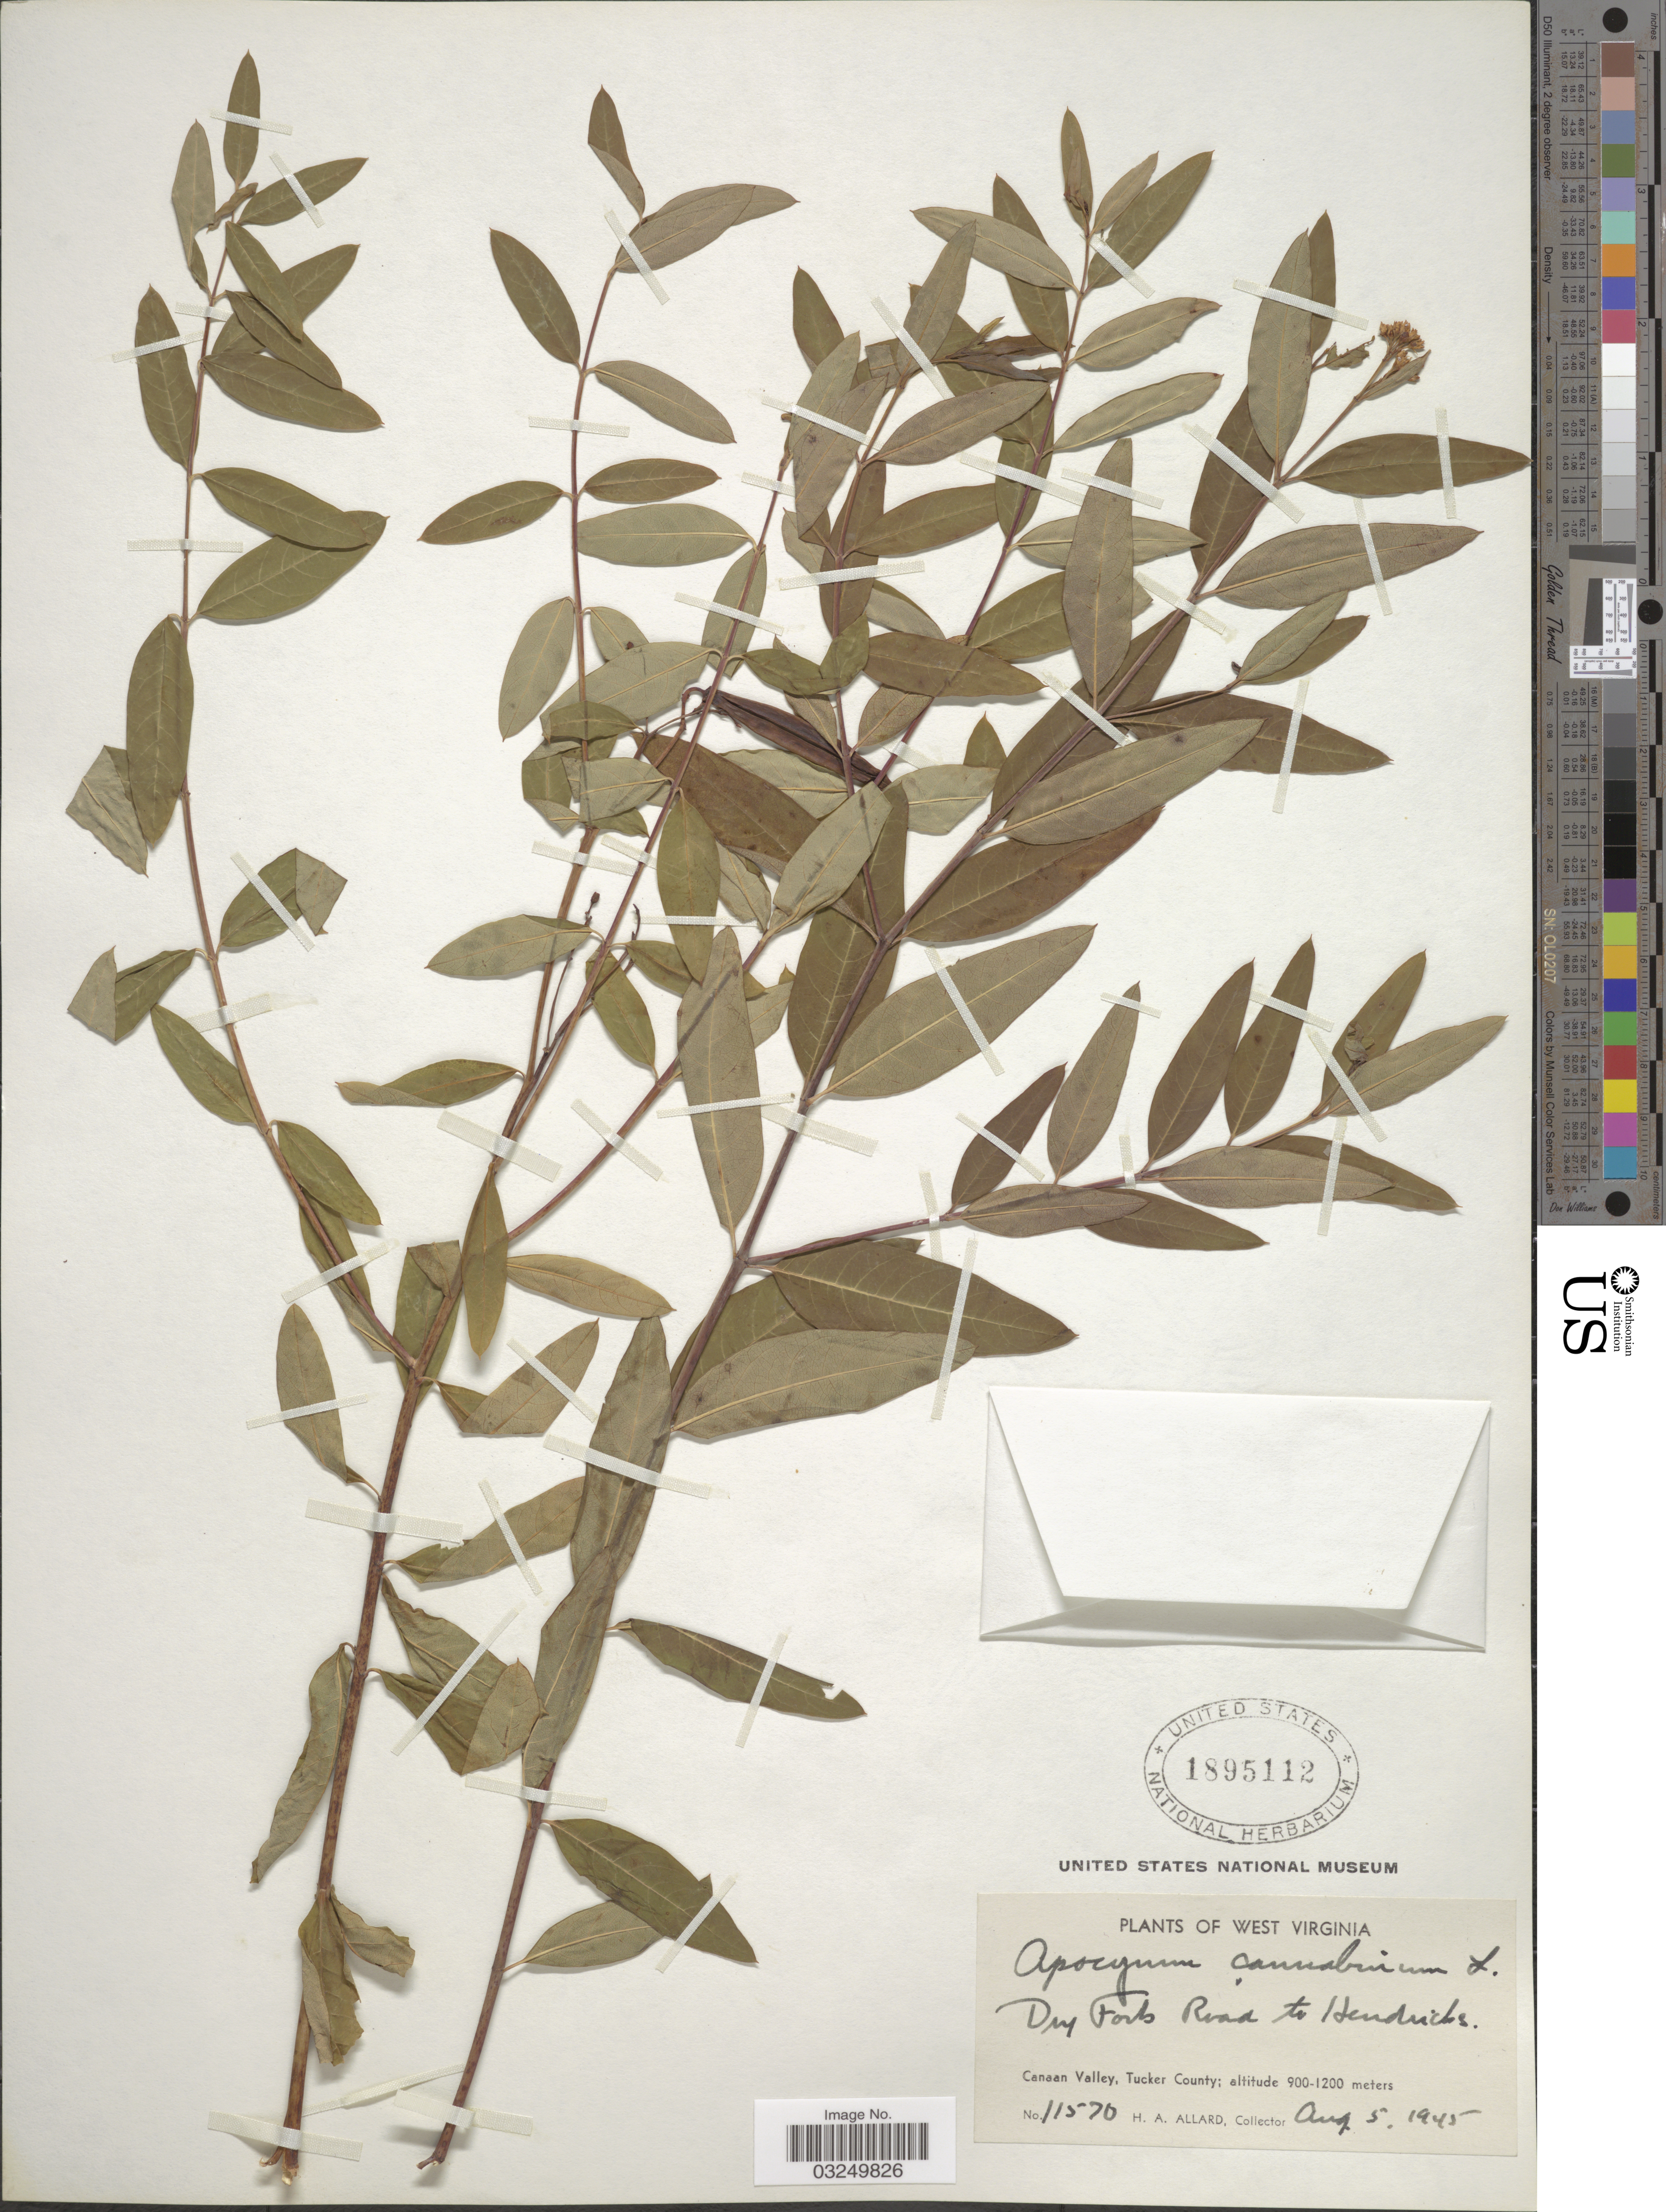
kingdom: Plantae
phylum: Tracheophyta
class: Magnoliopsida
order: Gentianales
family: Apocynaceae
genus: Apocynum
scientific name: Apocynum cannabinum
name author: L.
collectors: H. A. Allard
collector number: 11570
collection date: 1945-08-05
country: United States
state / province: West Virginia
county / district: Tucker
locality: Road to Hendricks. Canaan Valley, Tucker County.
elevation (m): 900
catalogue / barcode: US 1895112